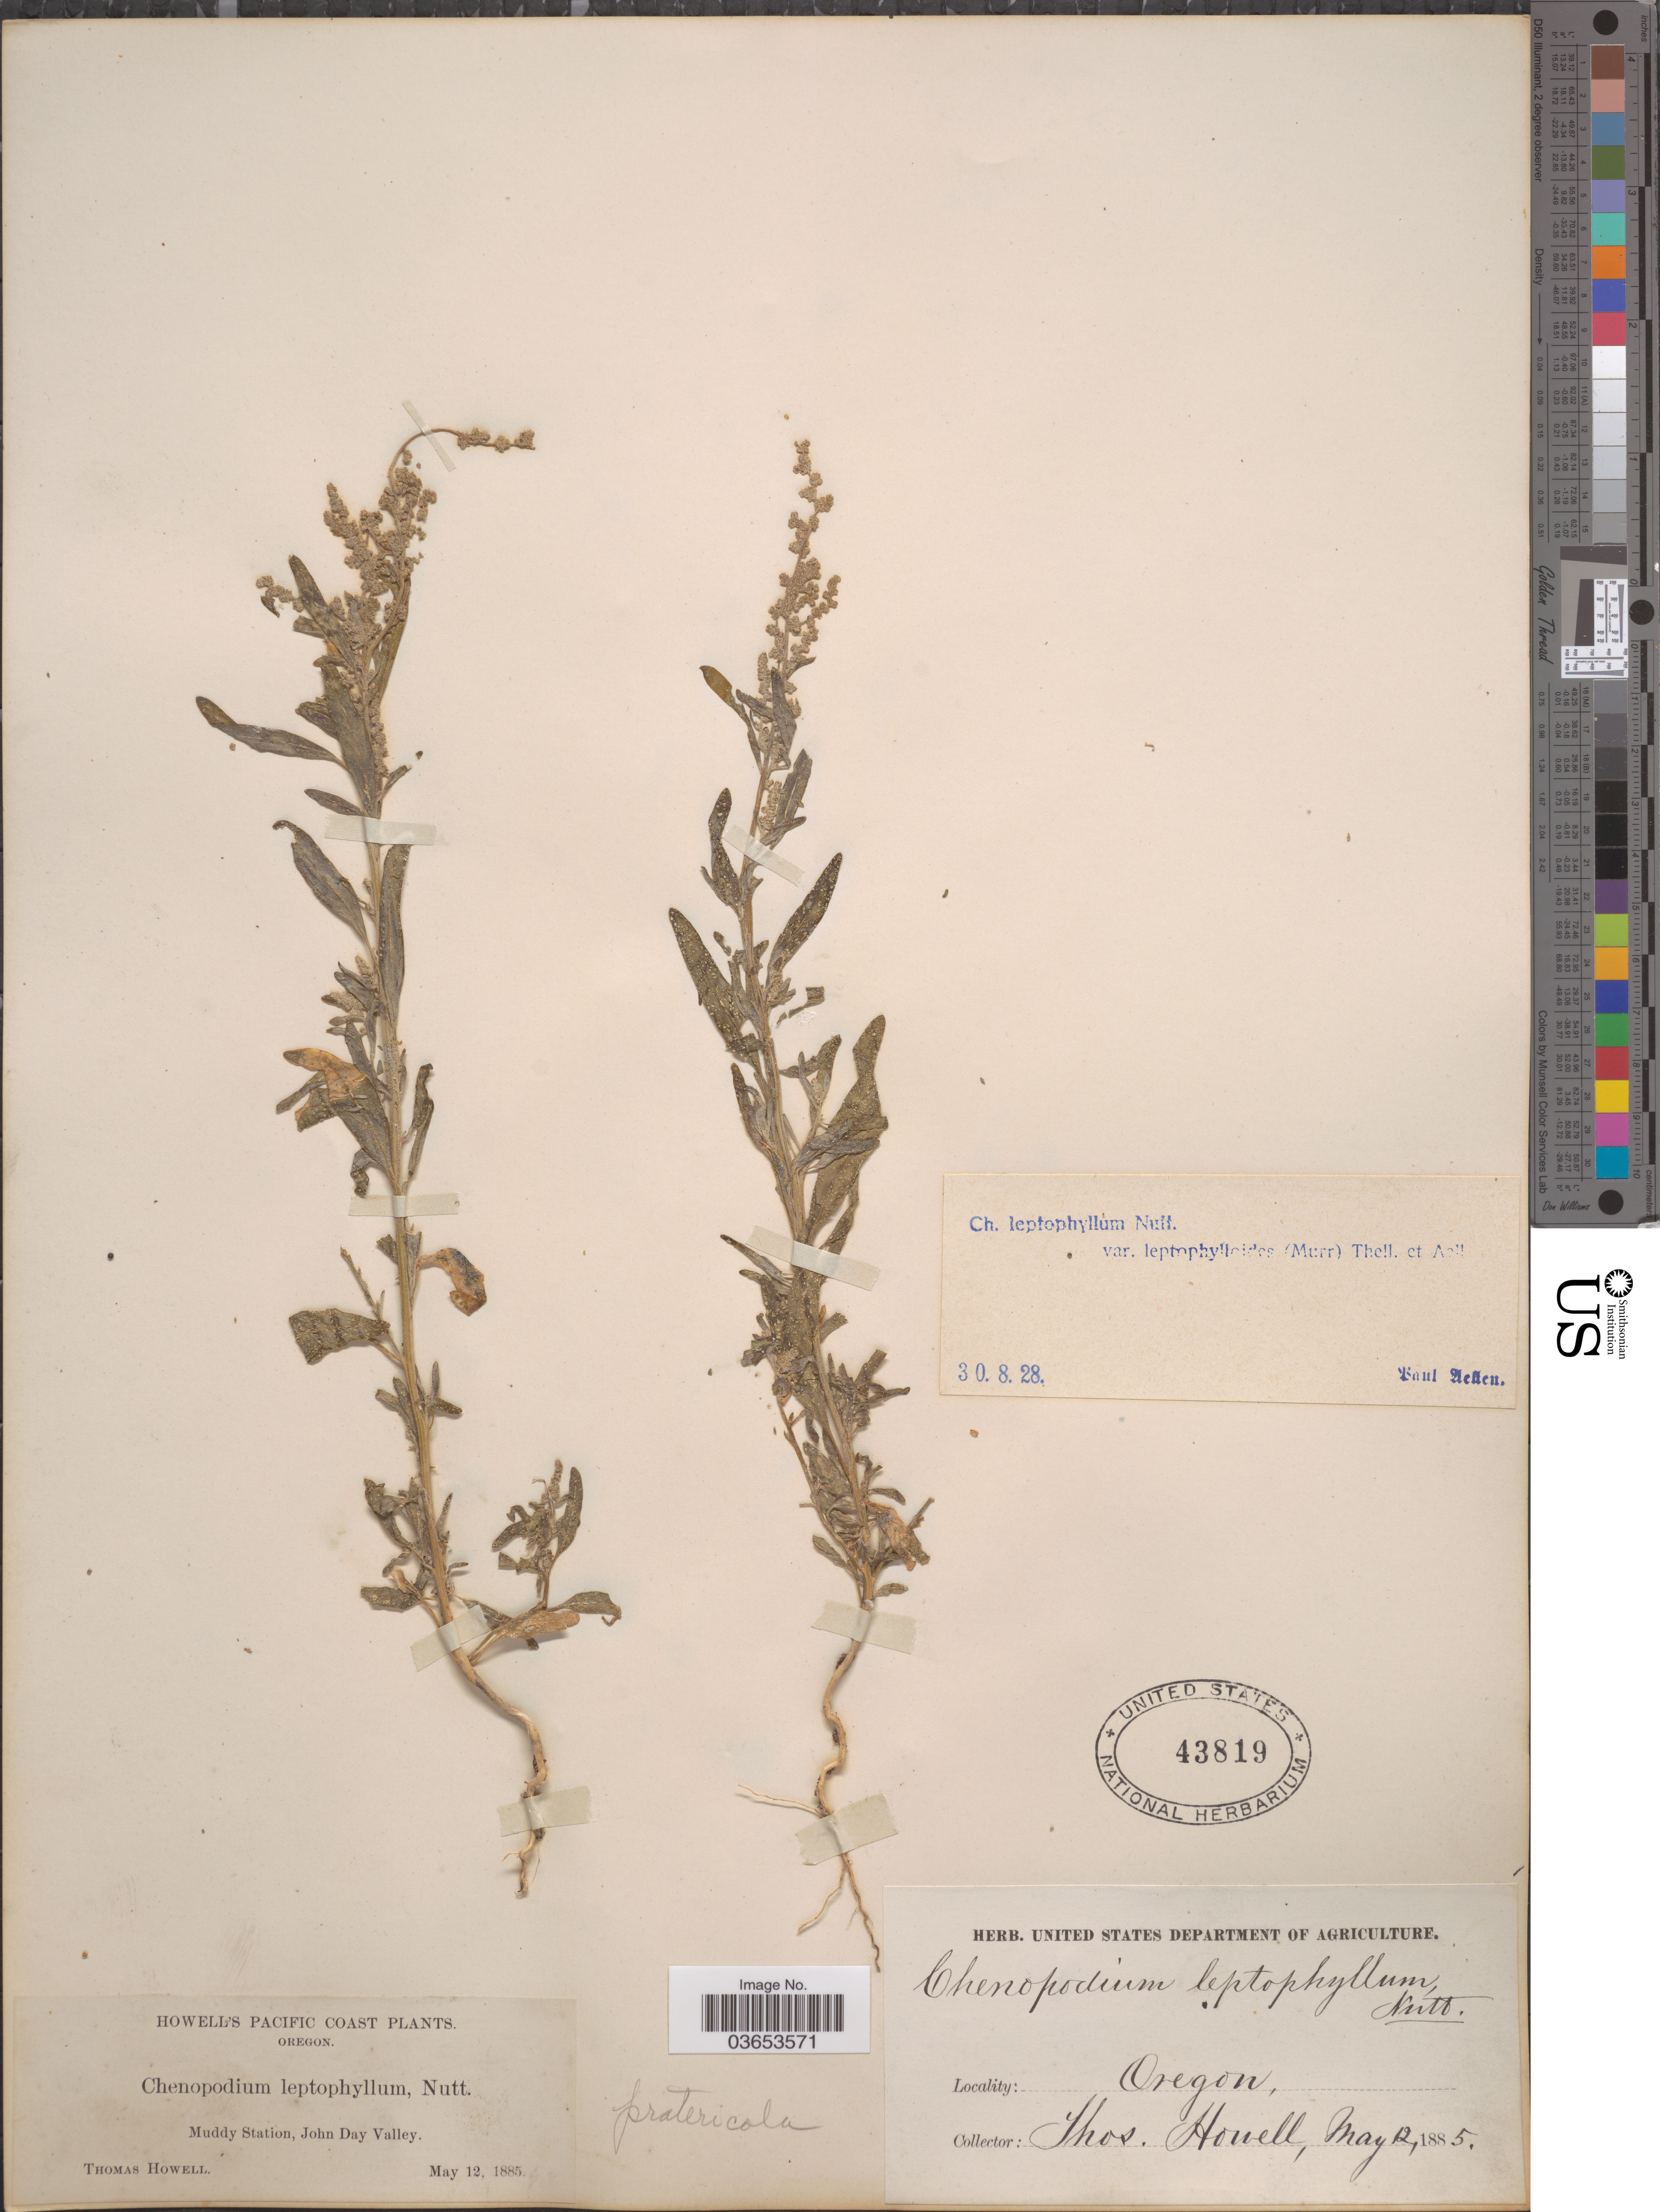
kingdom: Plantae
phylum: Tracheophyta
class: Magnoliopsida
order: Caryophyllales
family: Amaranthaceae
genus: Chenopodium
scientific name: Chenopodium leptophyllum var. leptophylloides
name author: (Murr) Thell. & Aellen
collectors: T. Howell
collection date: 1885-05-12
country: United States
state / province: Oregon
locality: Pacific Coast. Muddy Station, John Day Valley.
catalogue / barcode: US 43819